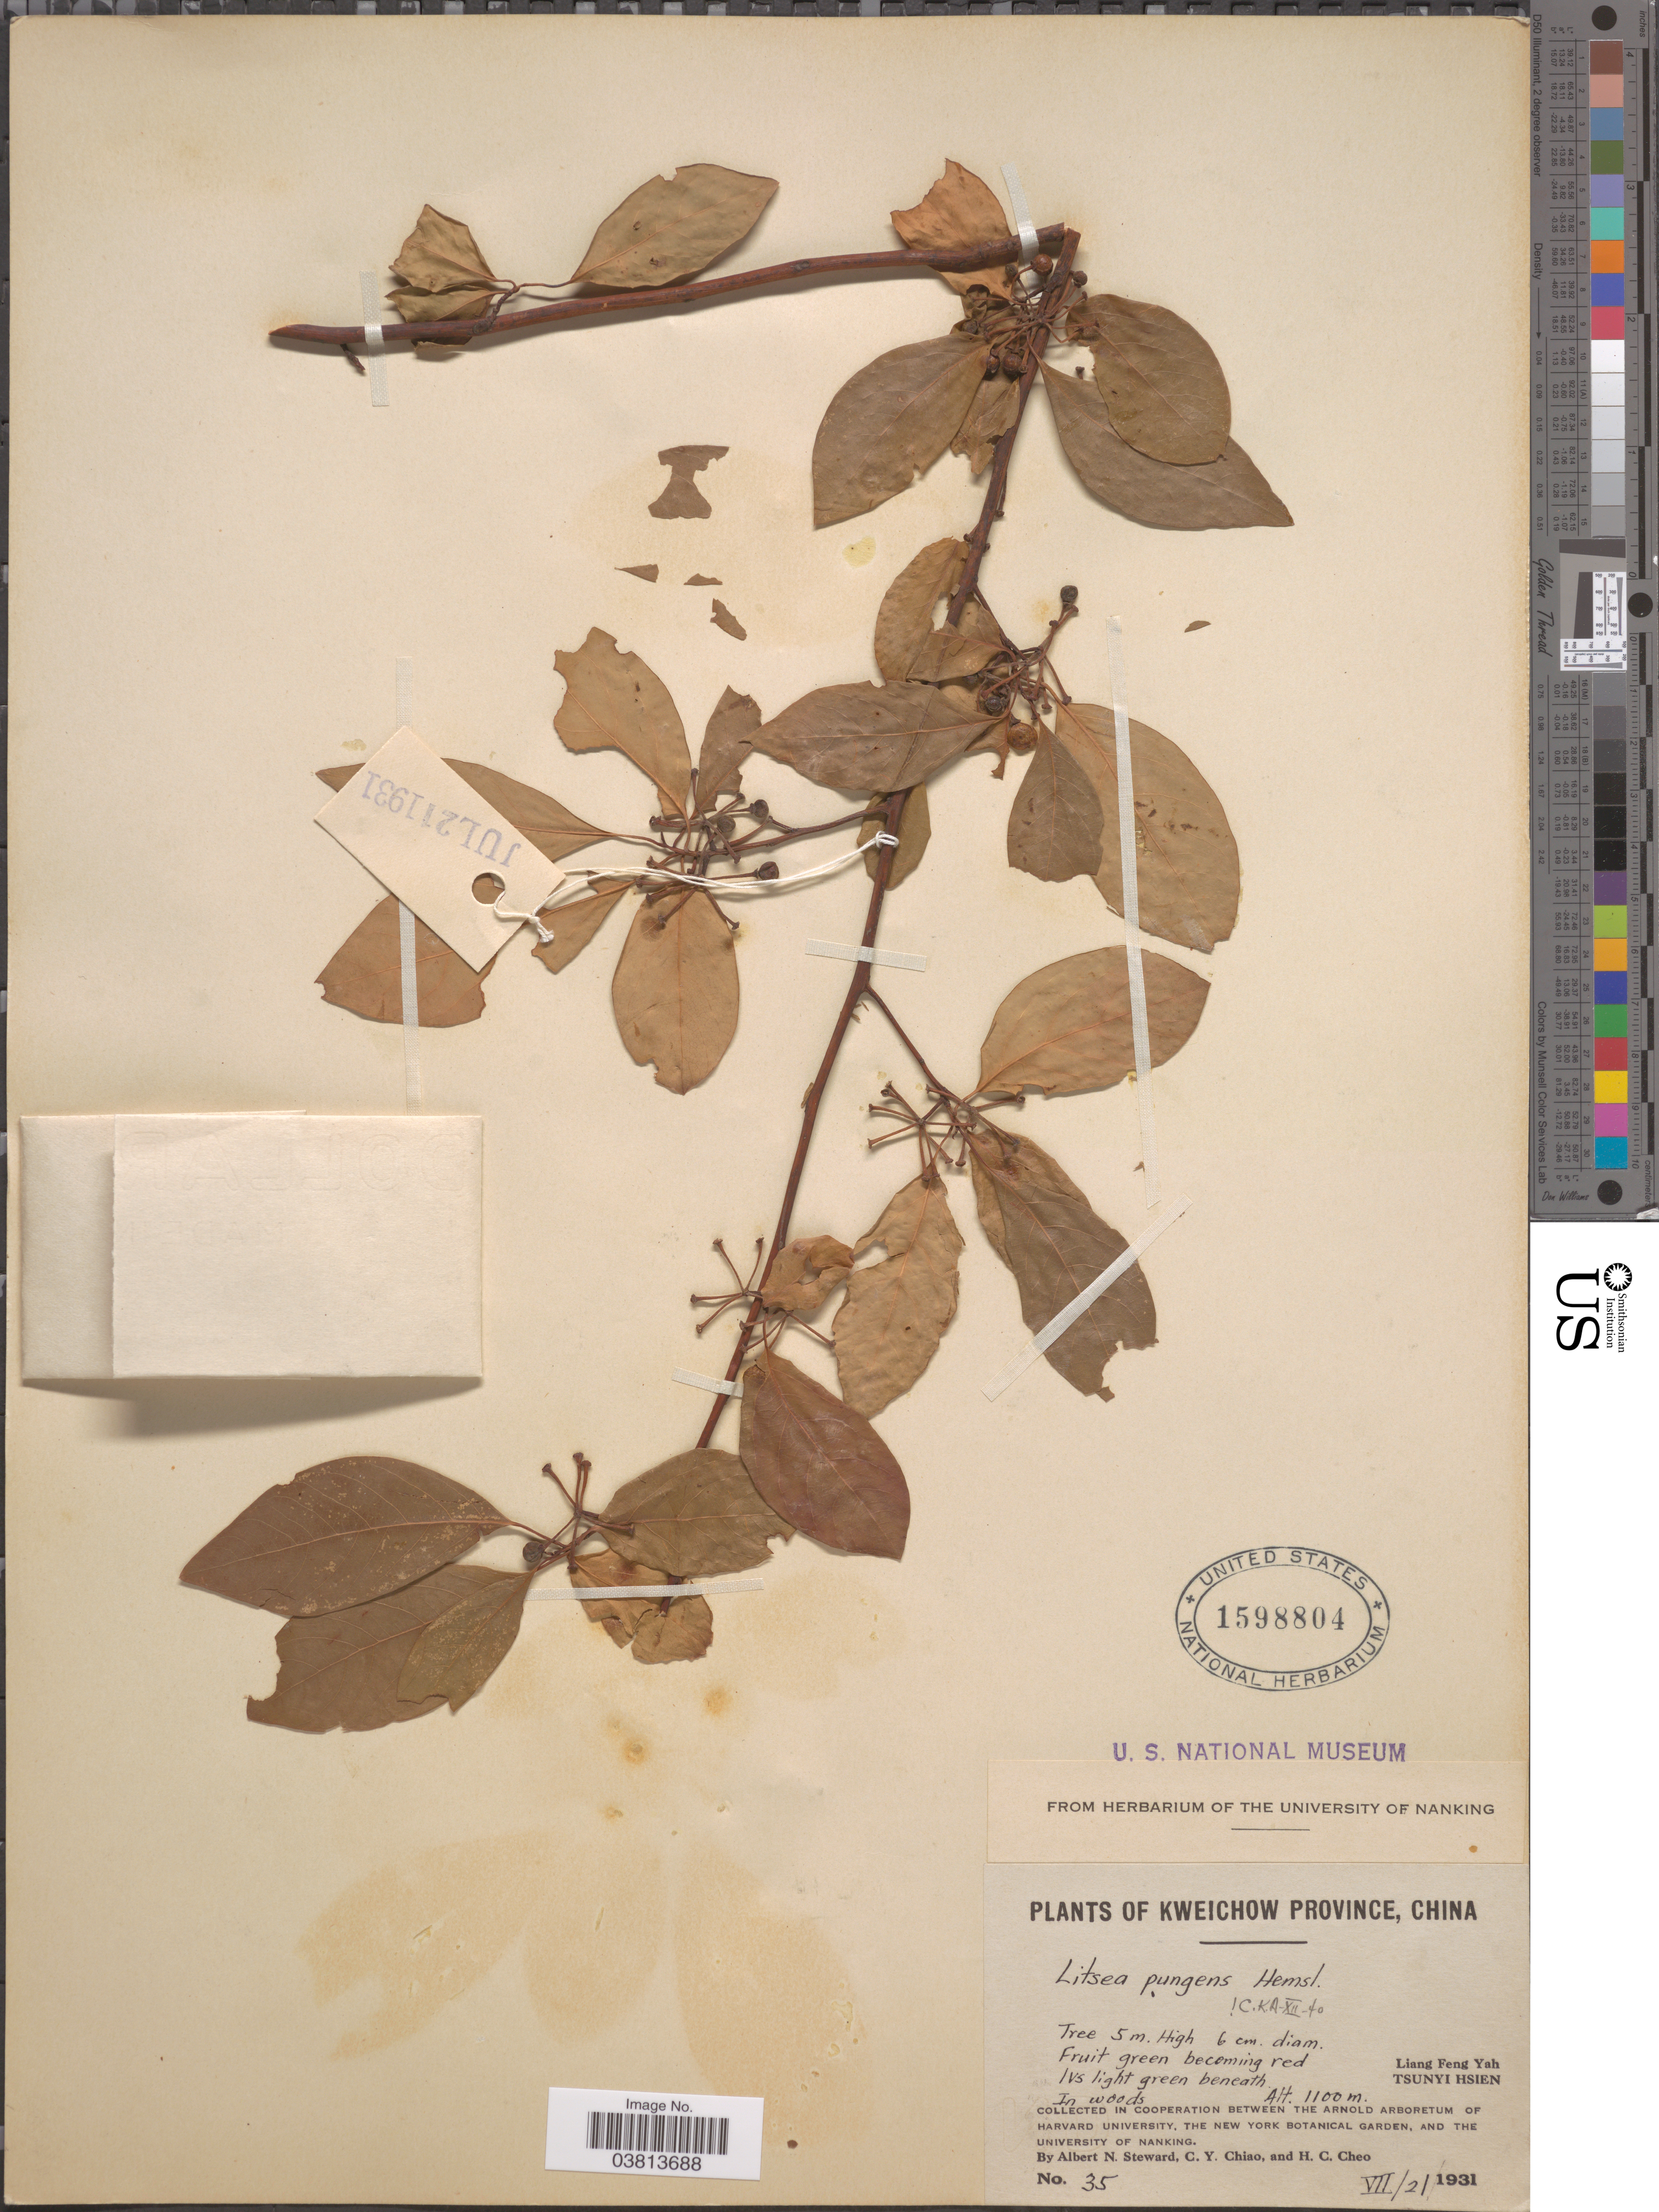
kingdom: Plantae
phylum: Tracheophyta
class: Magnoliopsida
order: Laurales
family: Lauraceae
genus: Litsea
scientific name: Litsea pungens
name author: Hemsl.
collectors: A. N. Steward, C. Y. Chiao & H. Cheo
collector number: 35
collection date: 1931-07-02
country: China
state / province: Guizhou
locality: Kweichow Province. Laing Feng Yah. Tsunyi Hsien.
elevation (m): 1100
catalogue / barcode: US 1598804